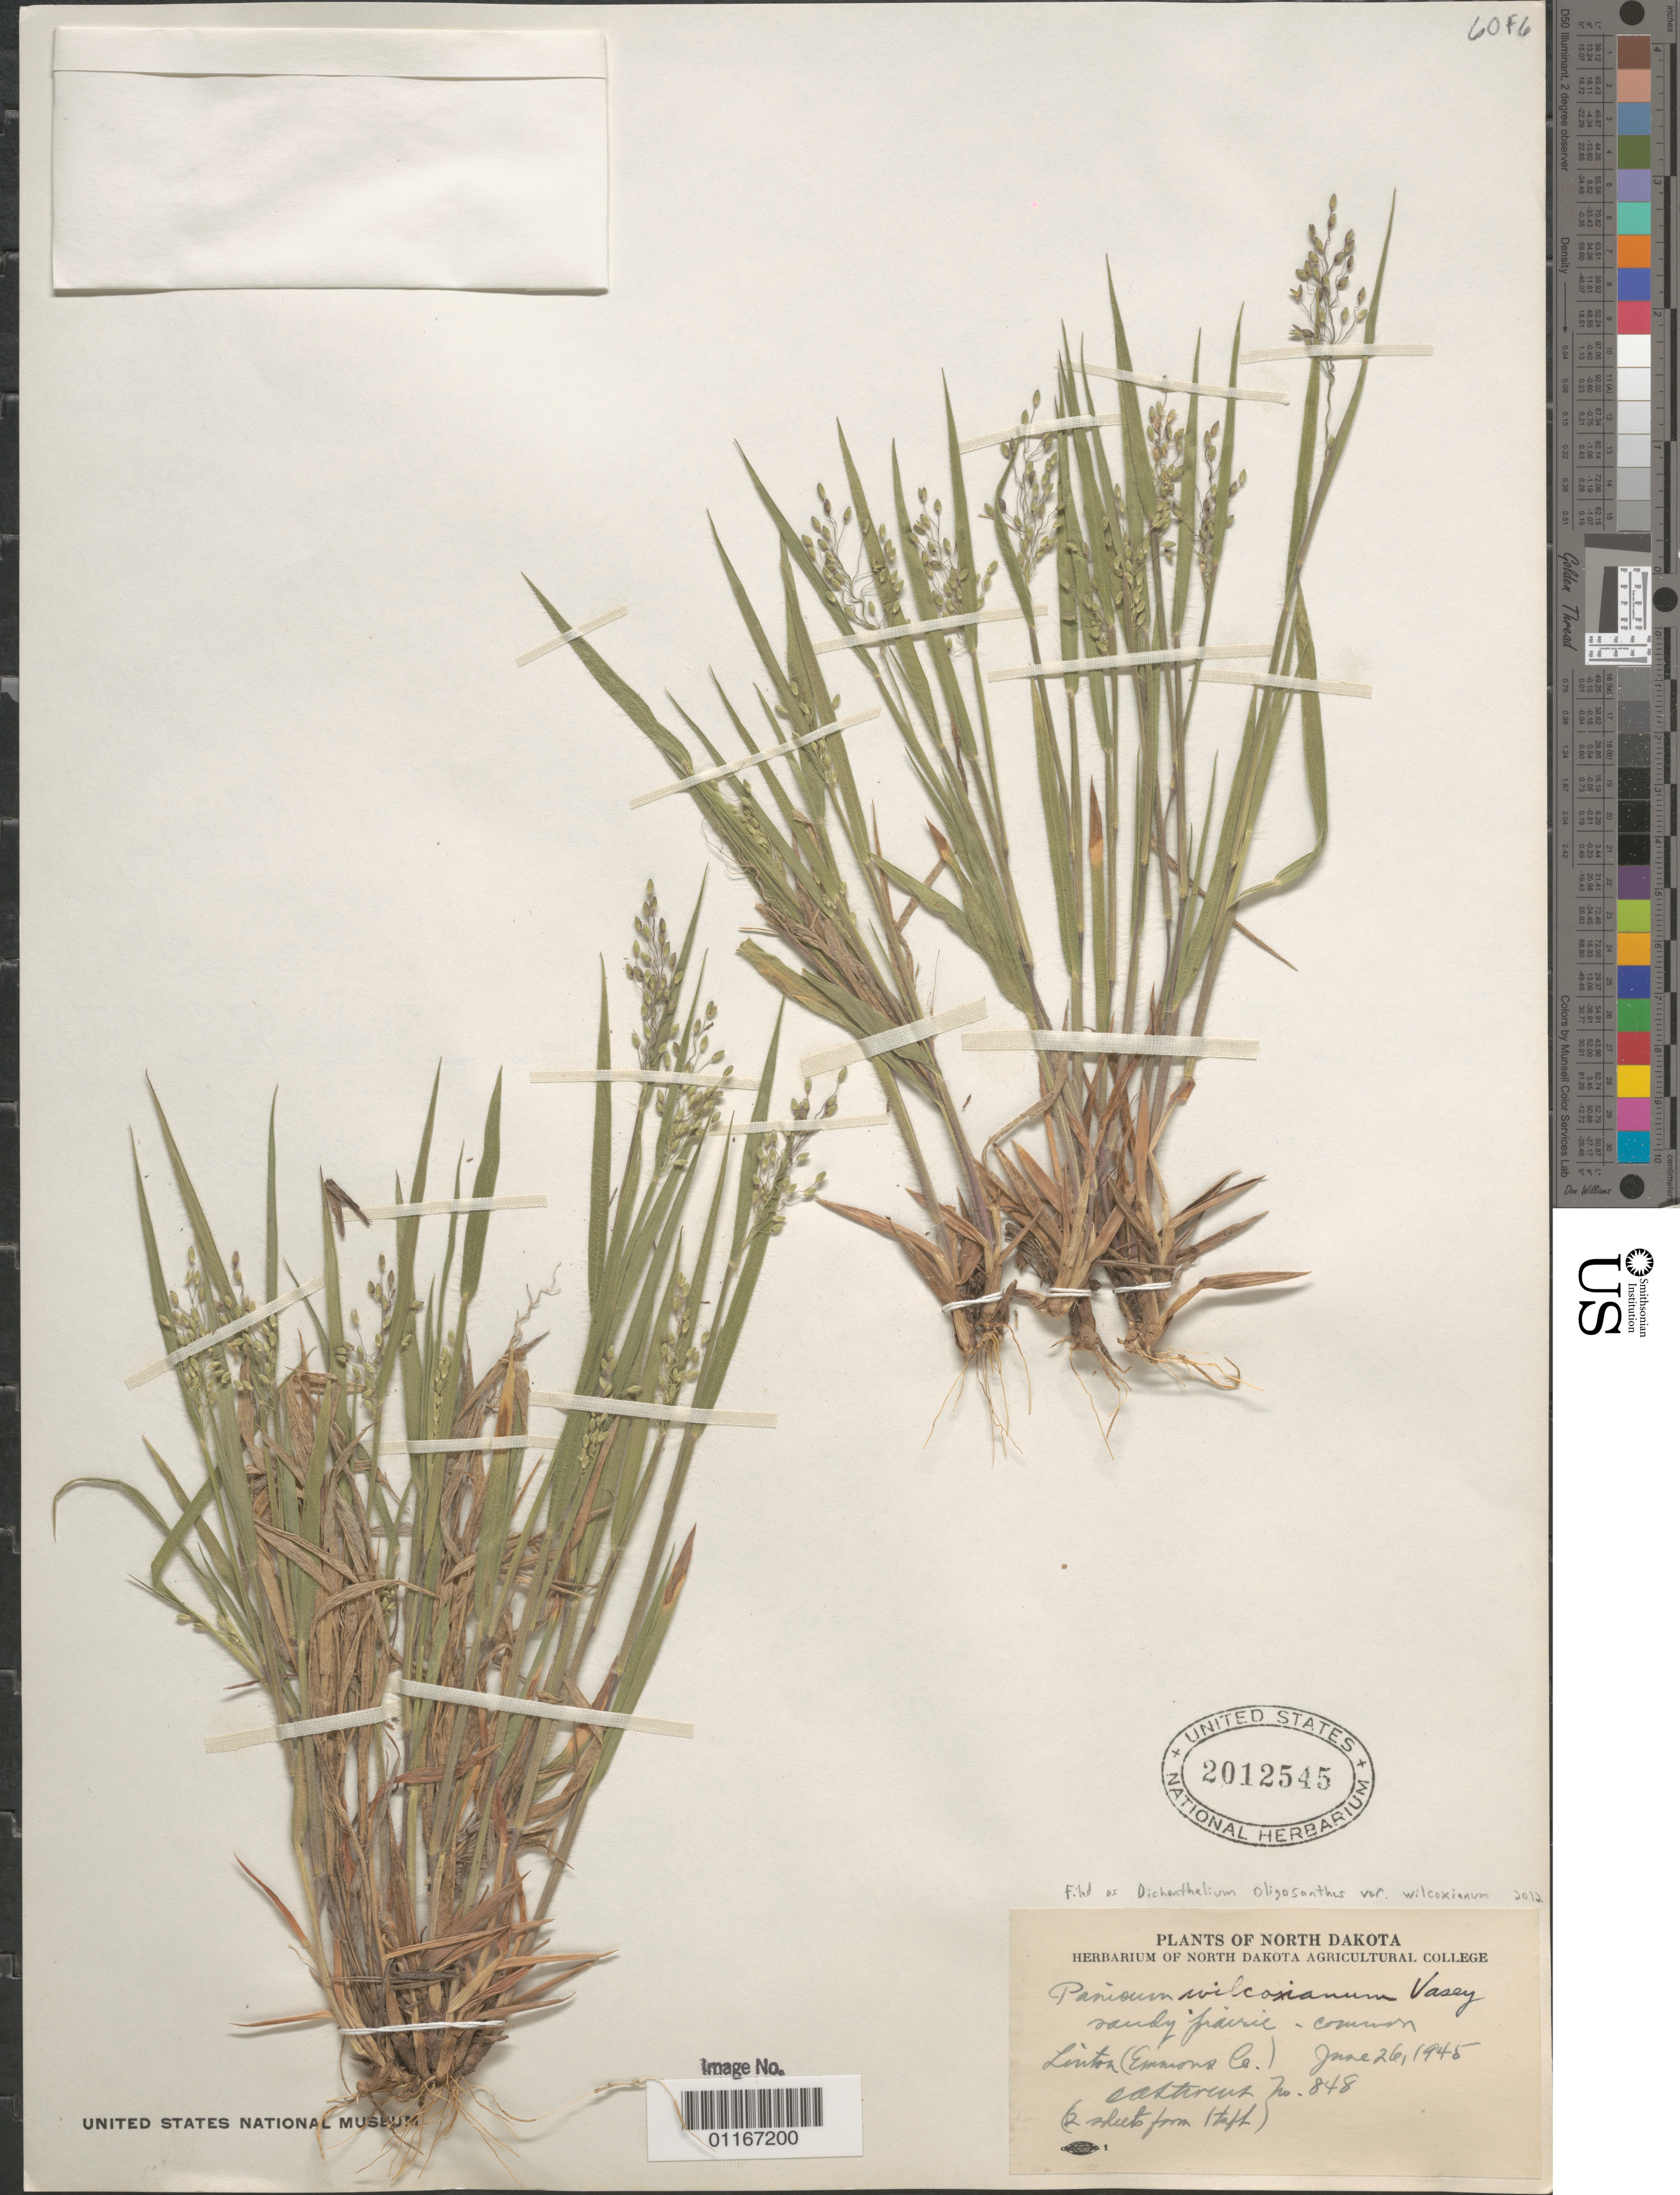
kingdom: Plantae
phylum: Tracheophyta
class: Liliopsida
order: Poales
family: Poaceae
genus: Dichanthelium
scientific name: Dichanthelium oligosanthes var. wilcoxianum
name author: (Vasey) Gould & C.A. Clark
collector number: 848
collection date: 1945-06-26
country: United States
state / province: North Dakota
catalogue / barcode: US 2012545